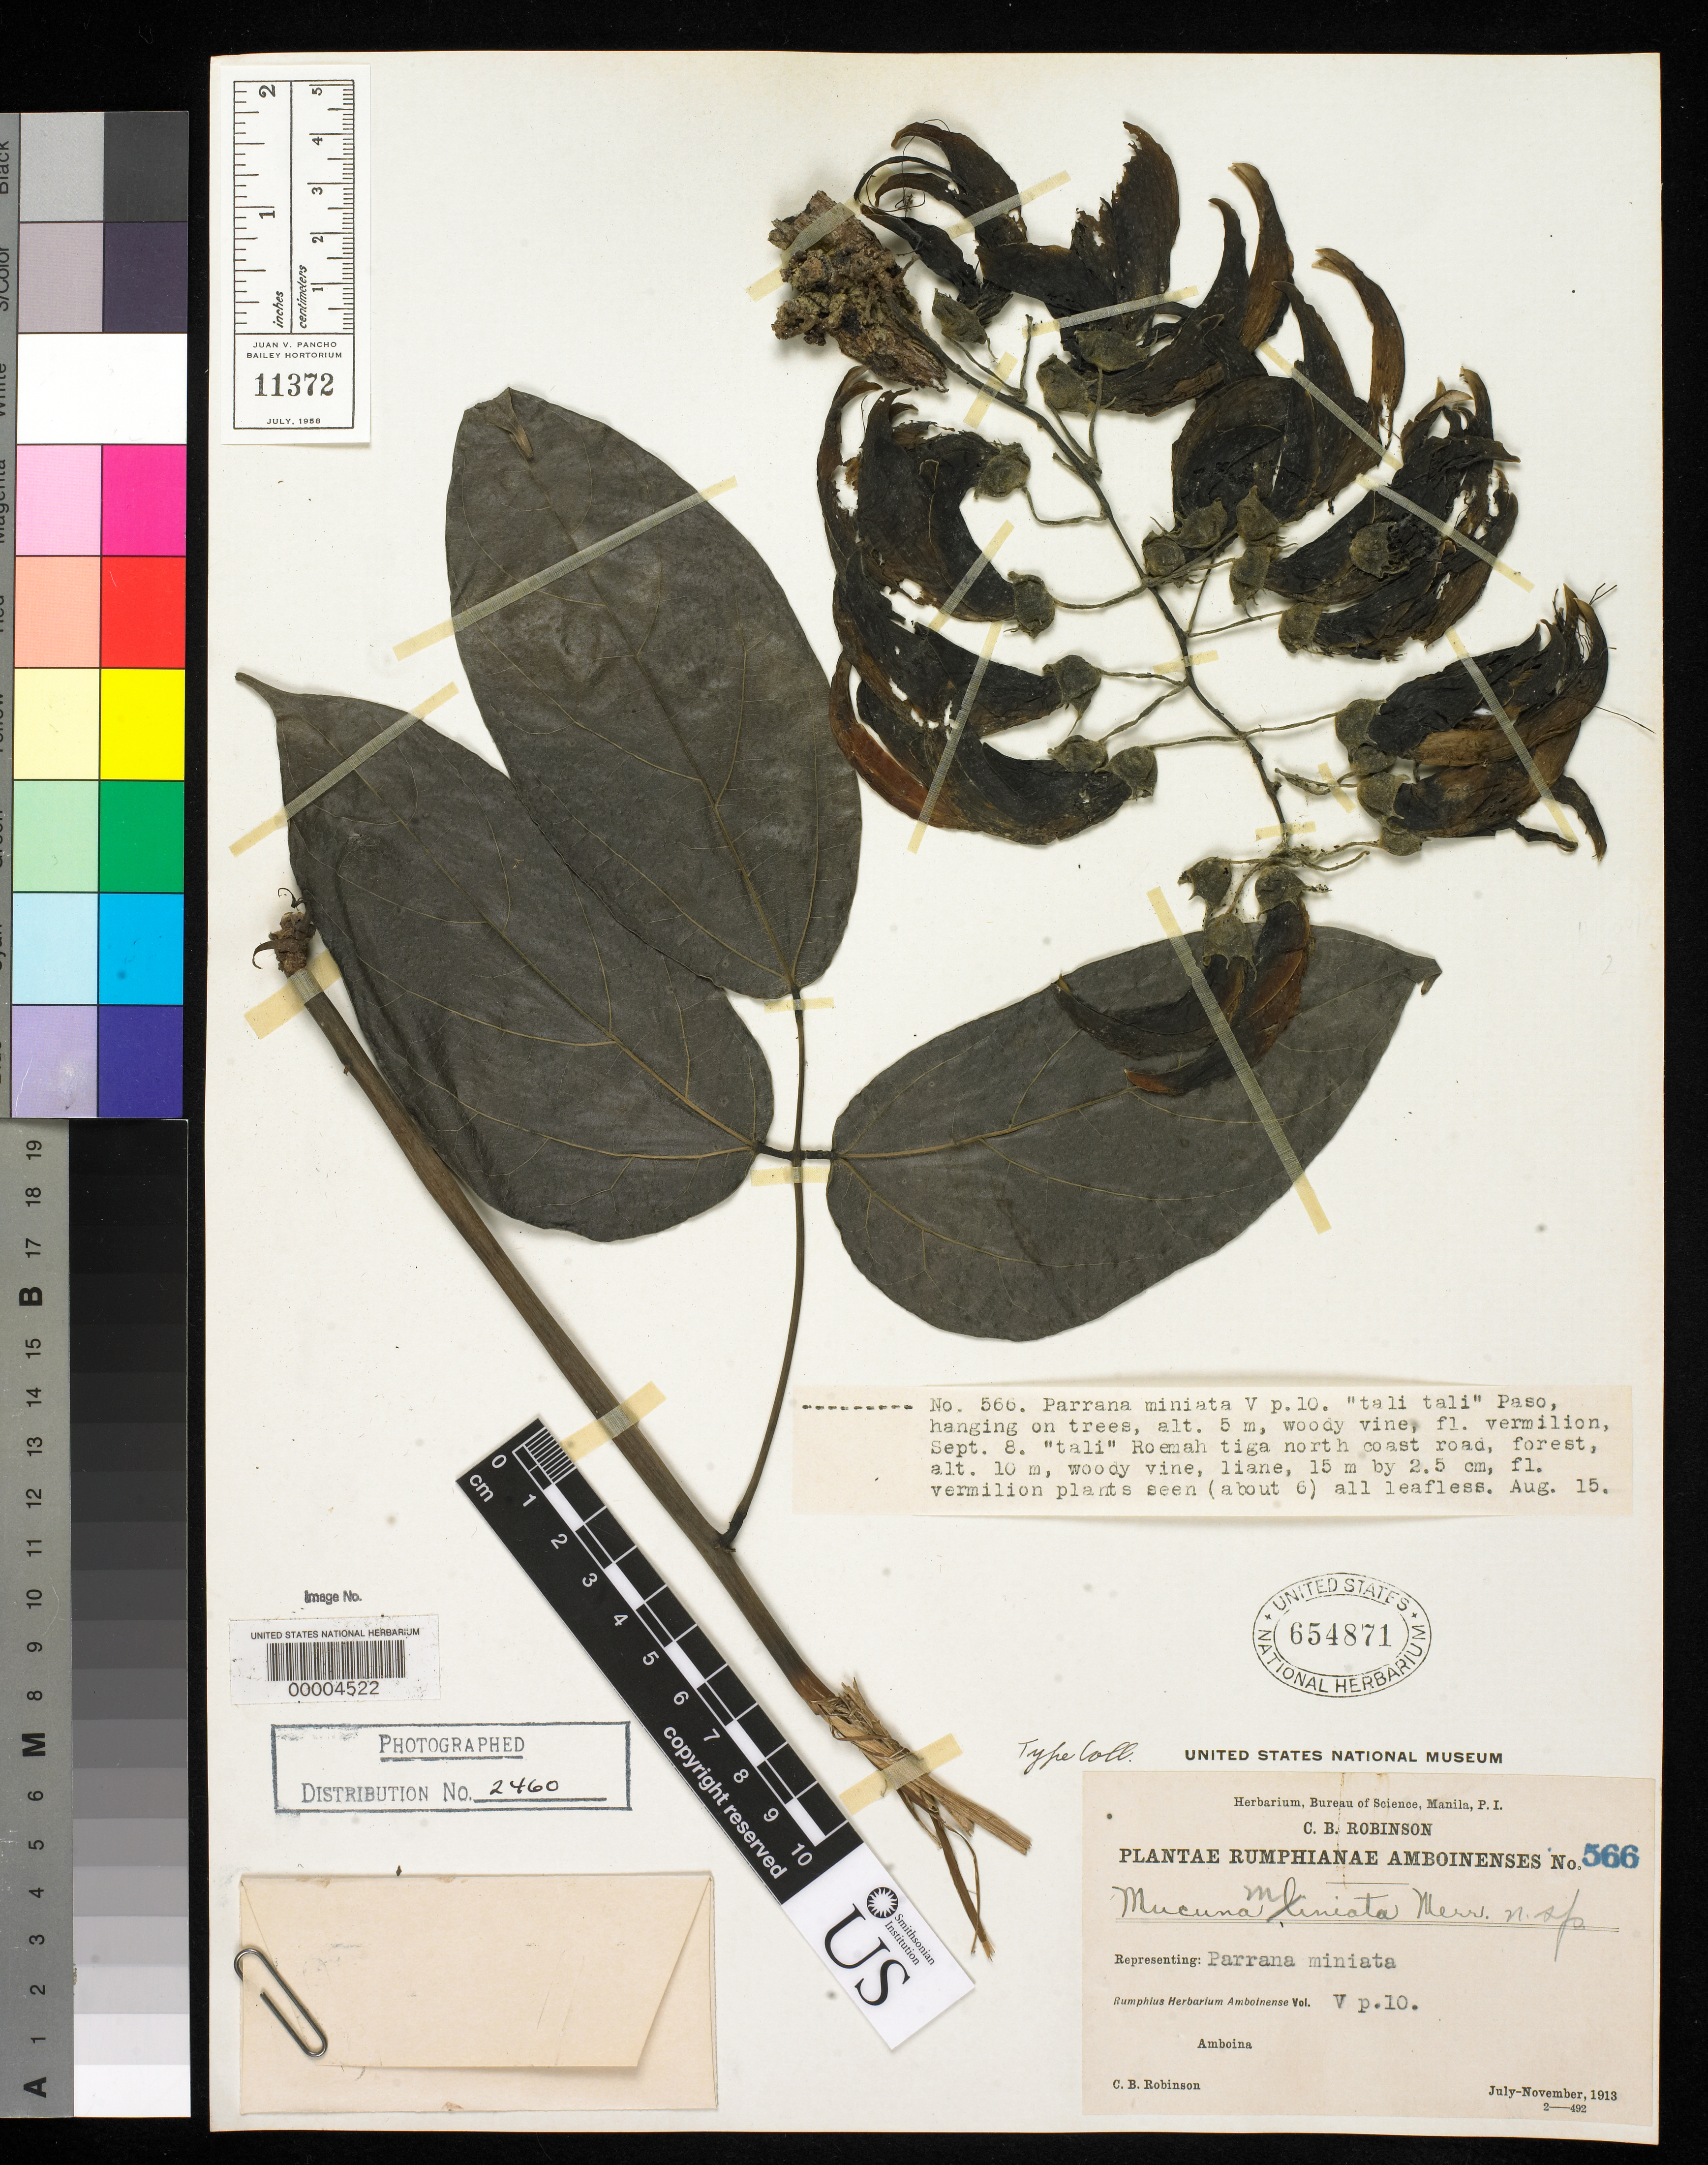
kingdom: Plantae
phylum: Tracheophyta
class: Magnoliopsida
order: Fabales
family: Fabaceae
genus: Mucuna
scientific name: Mucuna miniata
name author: Merr.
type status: Type Collection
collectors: C. Robinson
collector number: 566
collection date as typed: Jul 1913 to -- Nov 1913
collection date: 1913-07/1913-11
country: Indonesia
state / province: Maluku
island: Amboina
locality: Roemah Tiga N coast road.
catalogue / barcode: US 654871